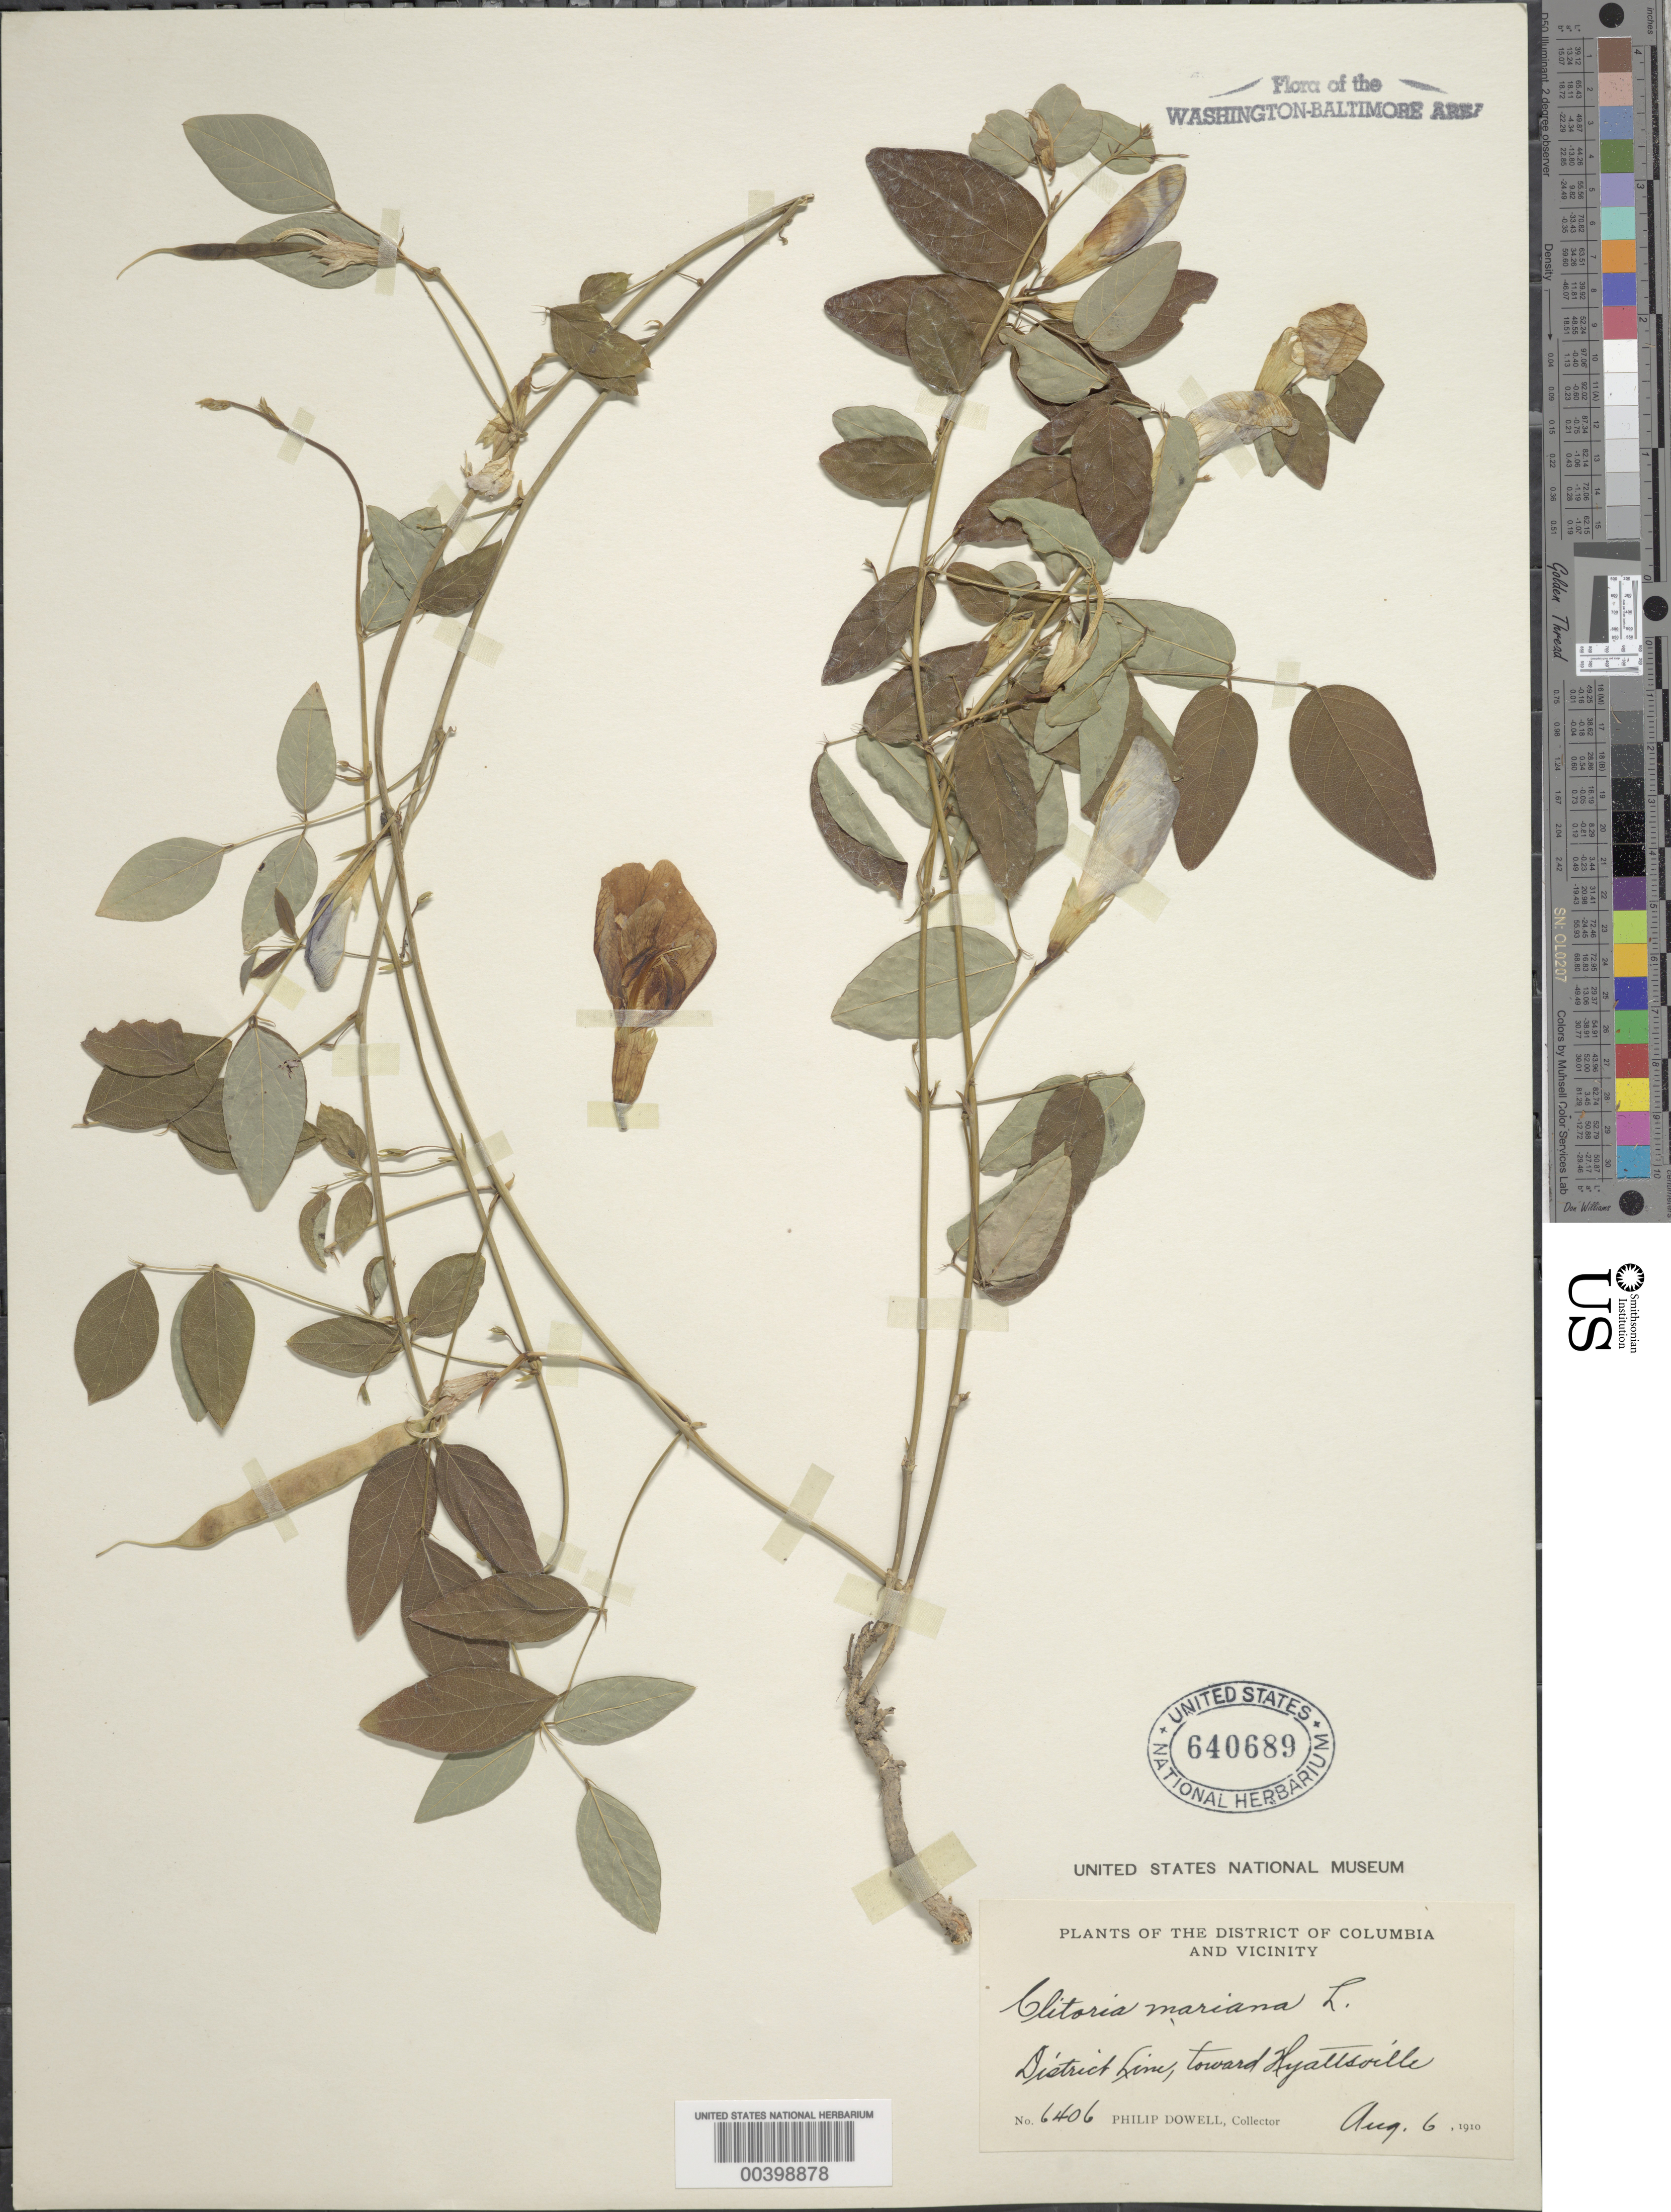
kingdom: Plantae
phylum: Tracheophyta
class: Magnoliopsida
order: Fabales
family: Fabaceae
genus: Clitoria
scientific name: Clitoria mariana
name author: L.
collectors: P. Dowell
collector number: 6406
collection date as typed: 06 Aug 1910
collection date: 1910-08-06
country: United States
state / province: District of Columbia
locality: District Line Towards Hyattsville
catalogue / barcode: US 640689